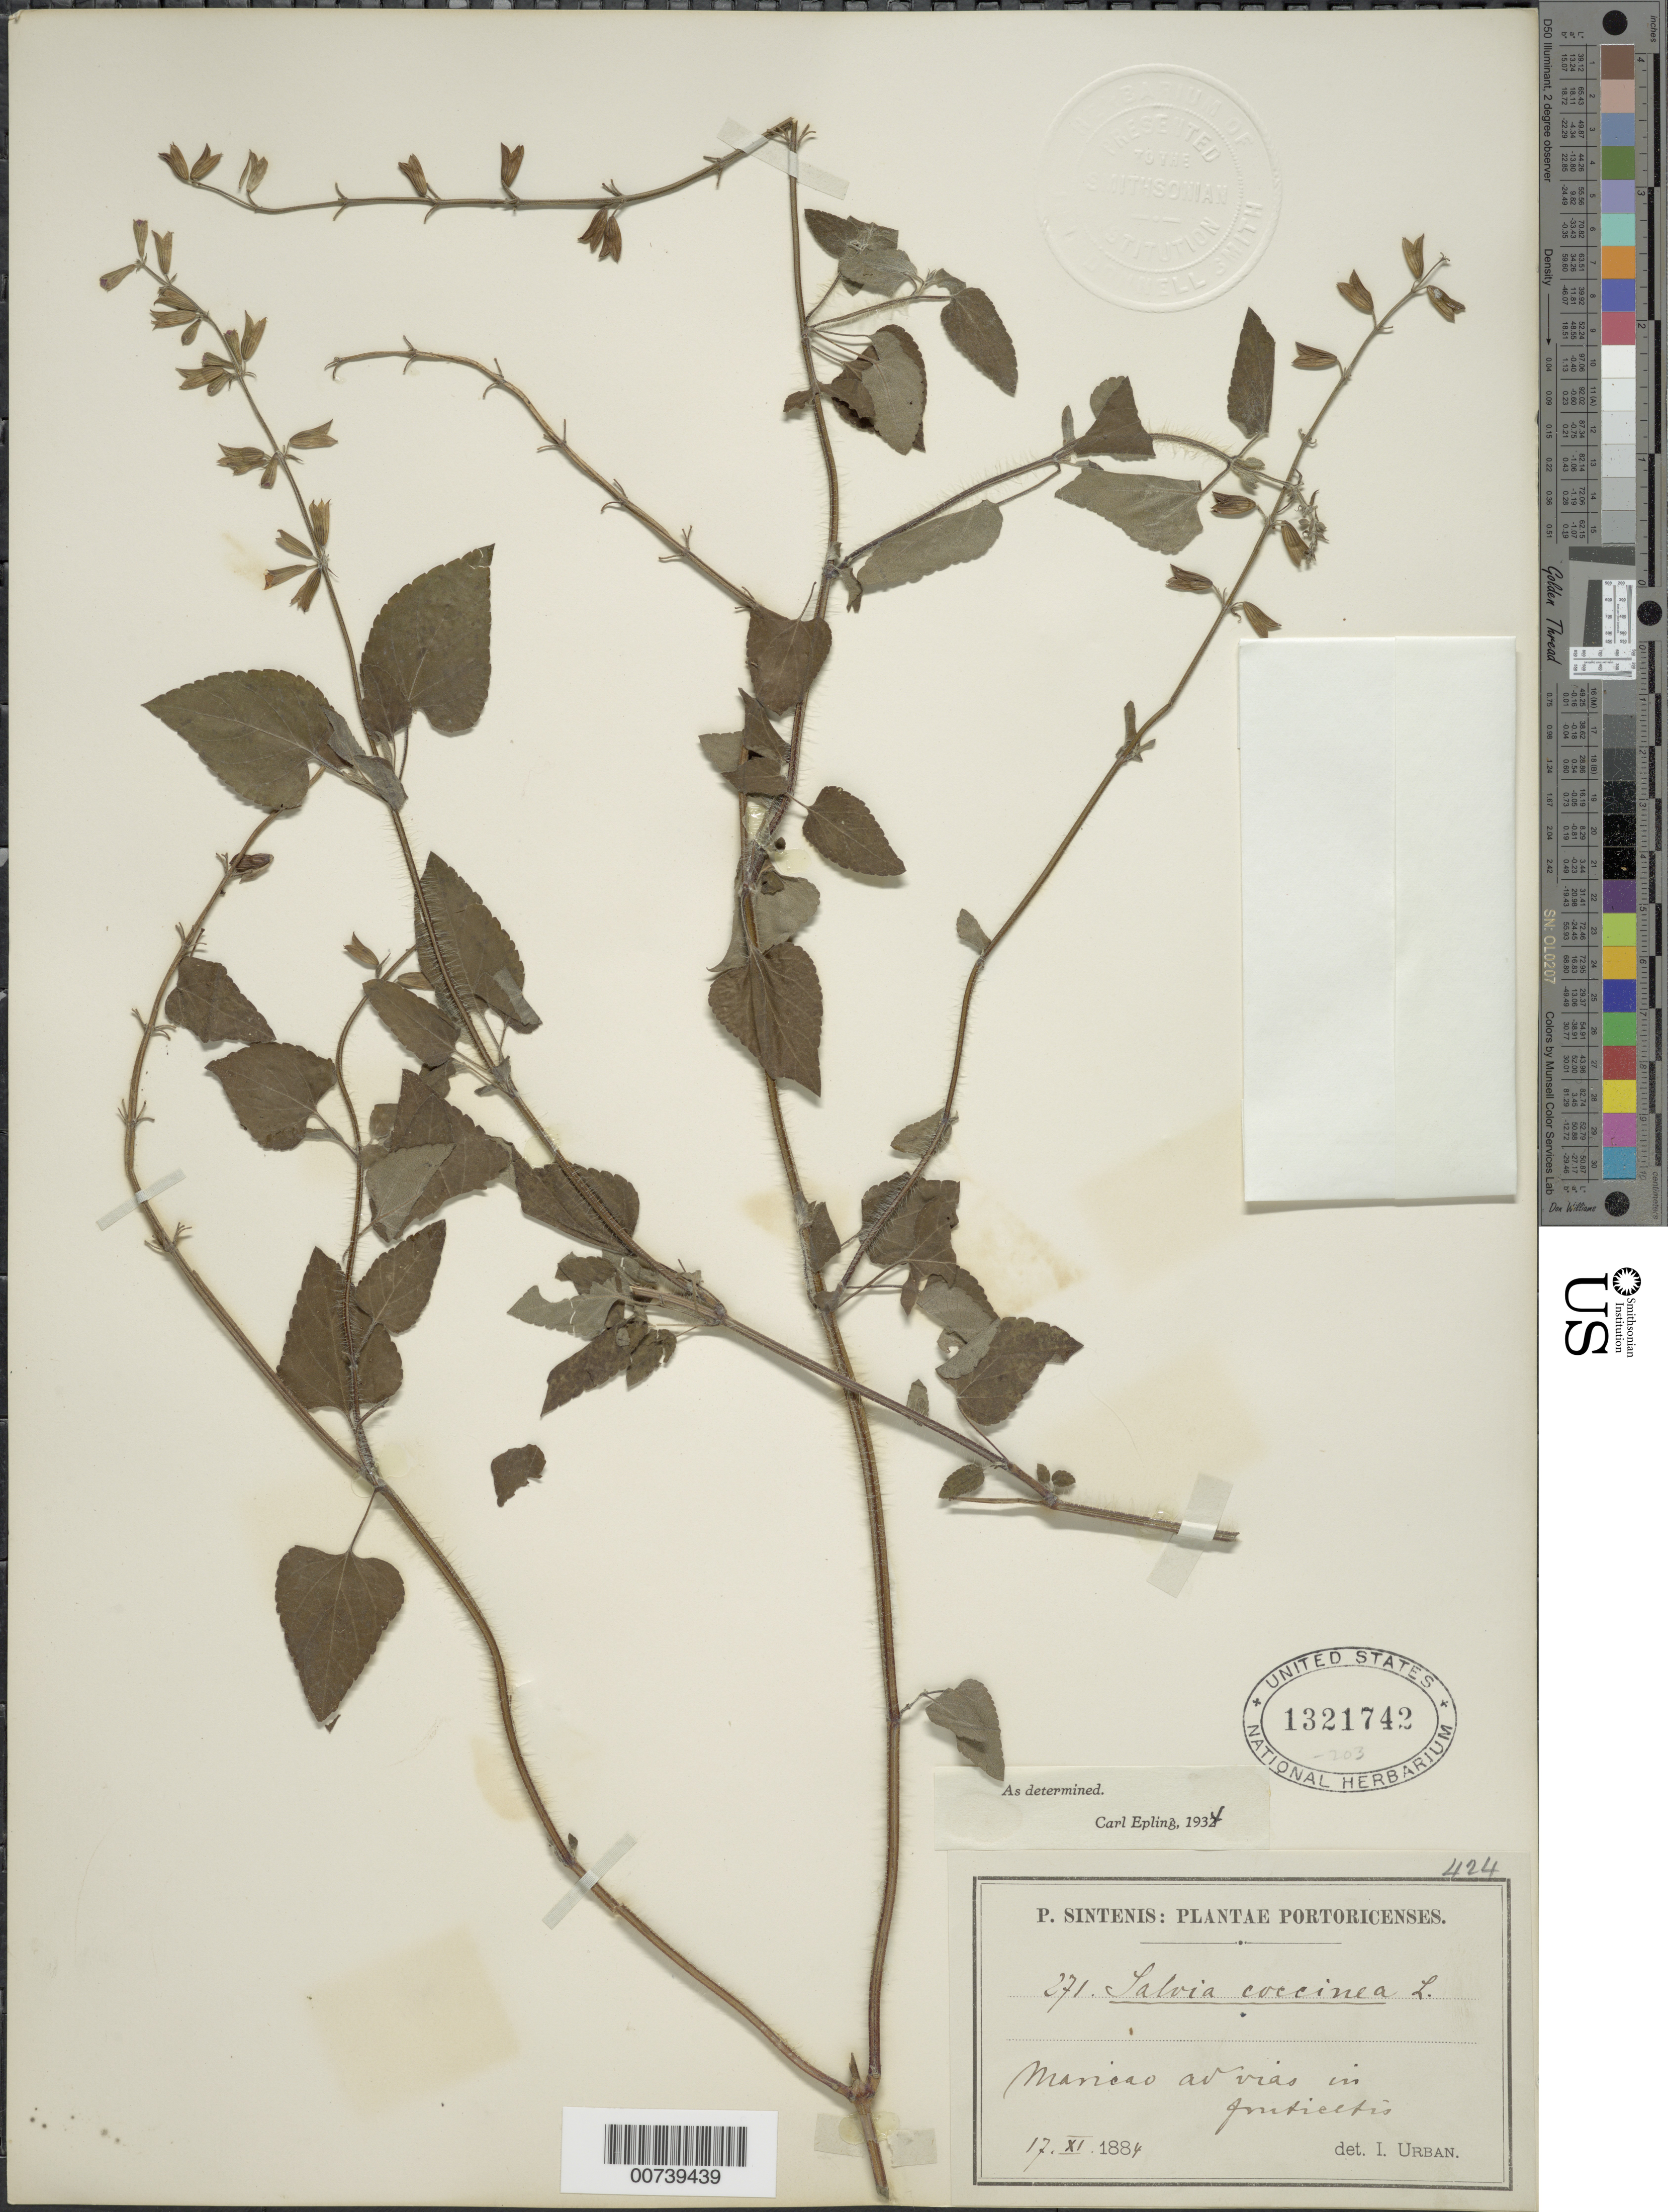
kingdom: Plantae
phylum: Tracheophyta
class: Magnoliopsida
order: Lamiales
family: Lamiaceae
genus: Salvia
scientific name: Salvia coccinea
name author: Buc'hoz ex Etl.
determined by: Epling, C. C.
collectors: P. Sintenis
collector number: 271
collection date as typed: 17 Nov 1884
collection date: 1884-11-17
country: Puerto Rico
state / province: Maricao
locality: Maricao ad vias in fruticetis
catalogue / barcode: US 1321742